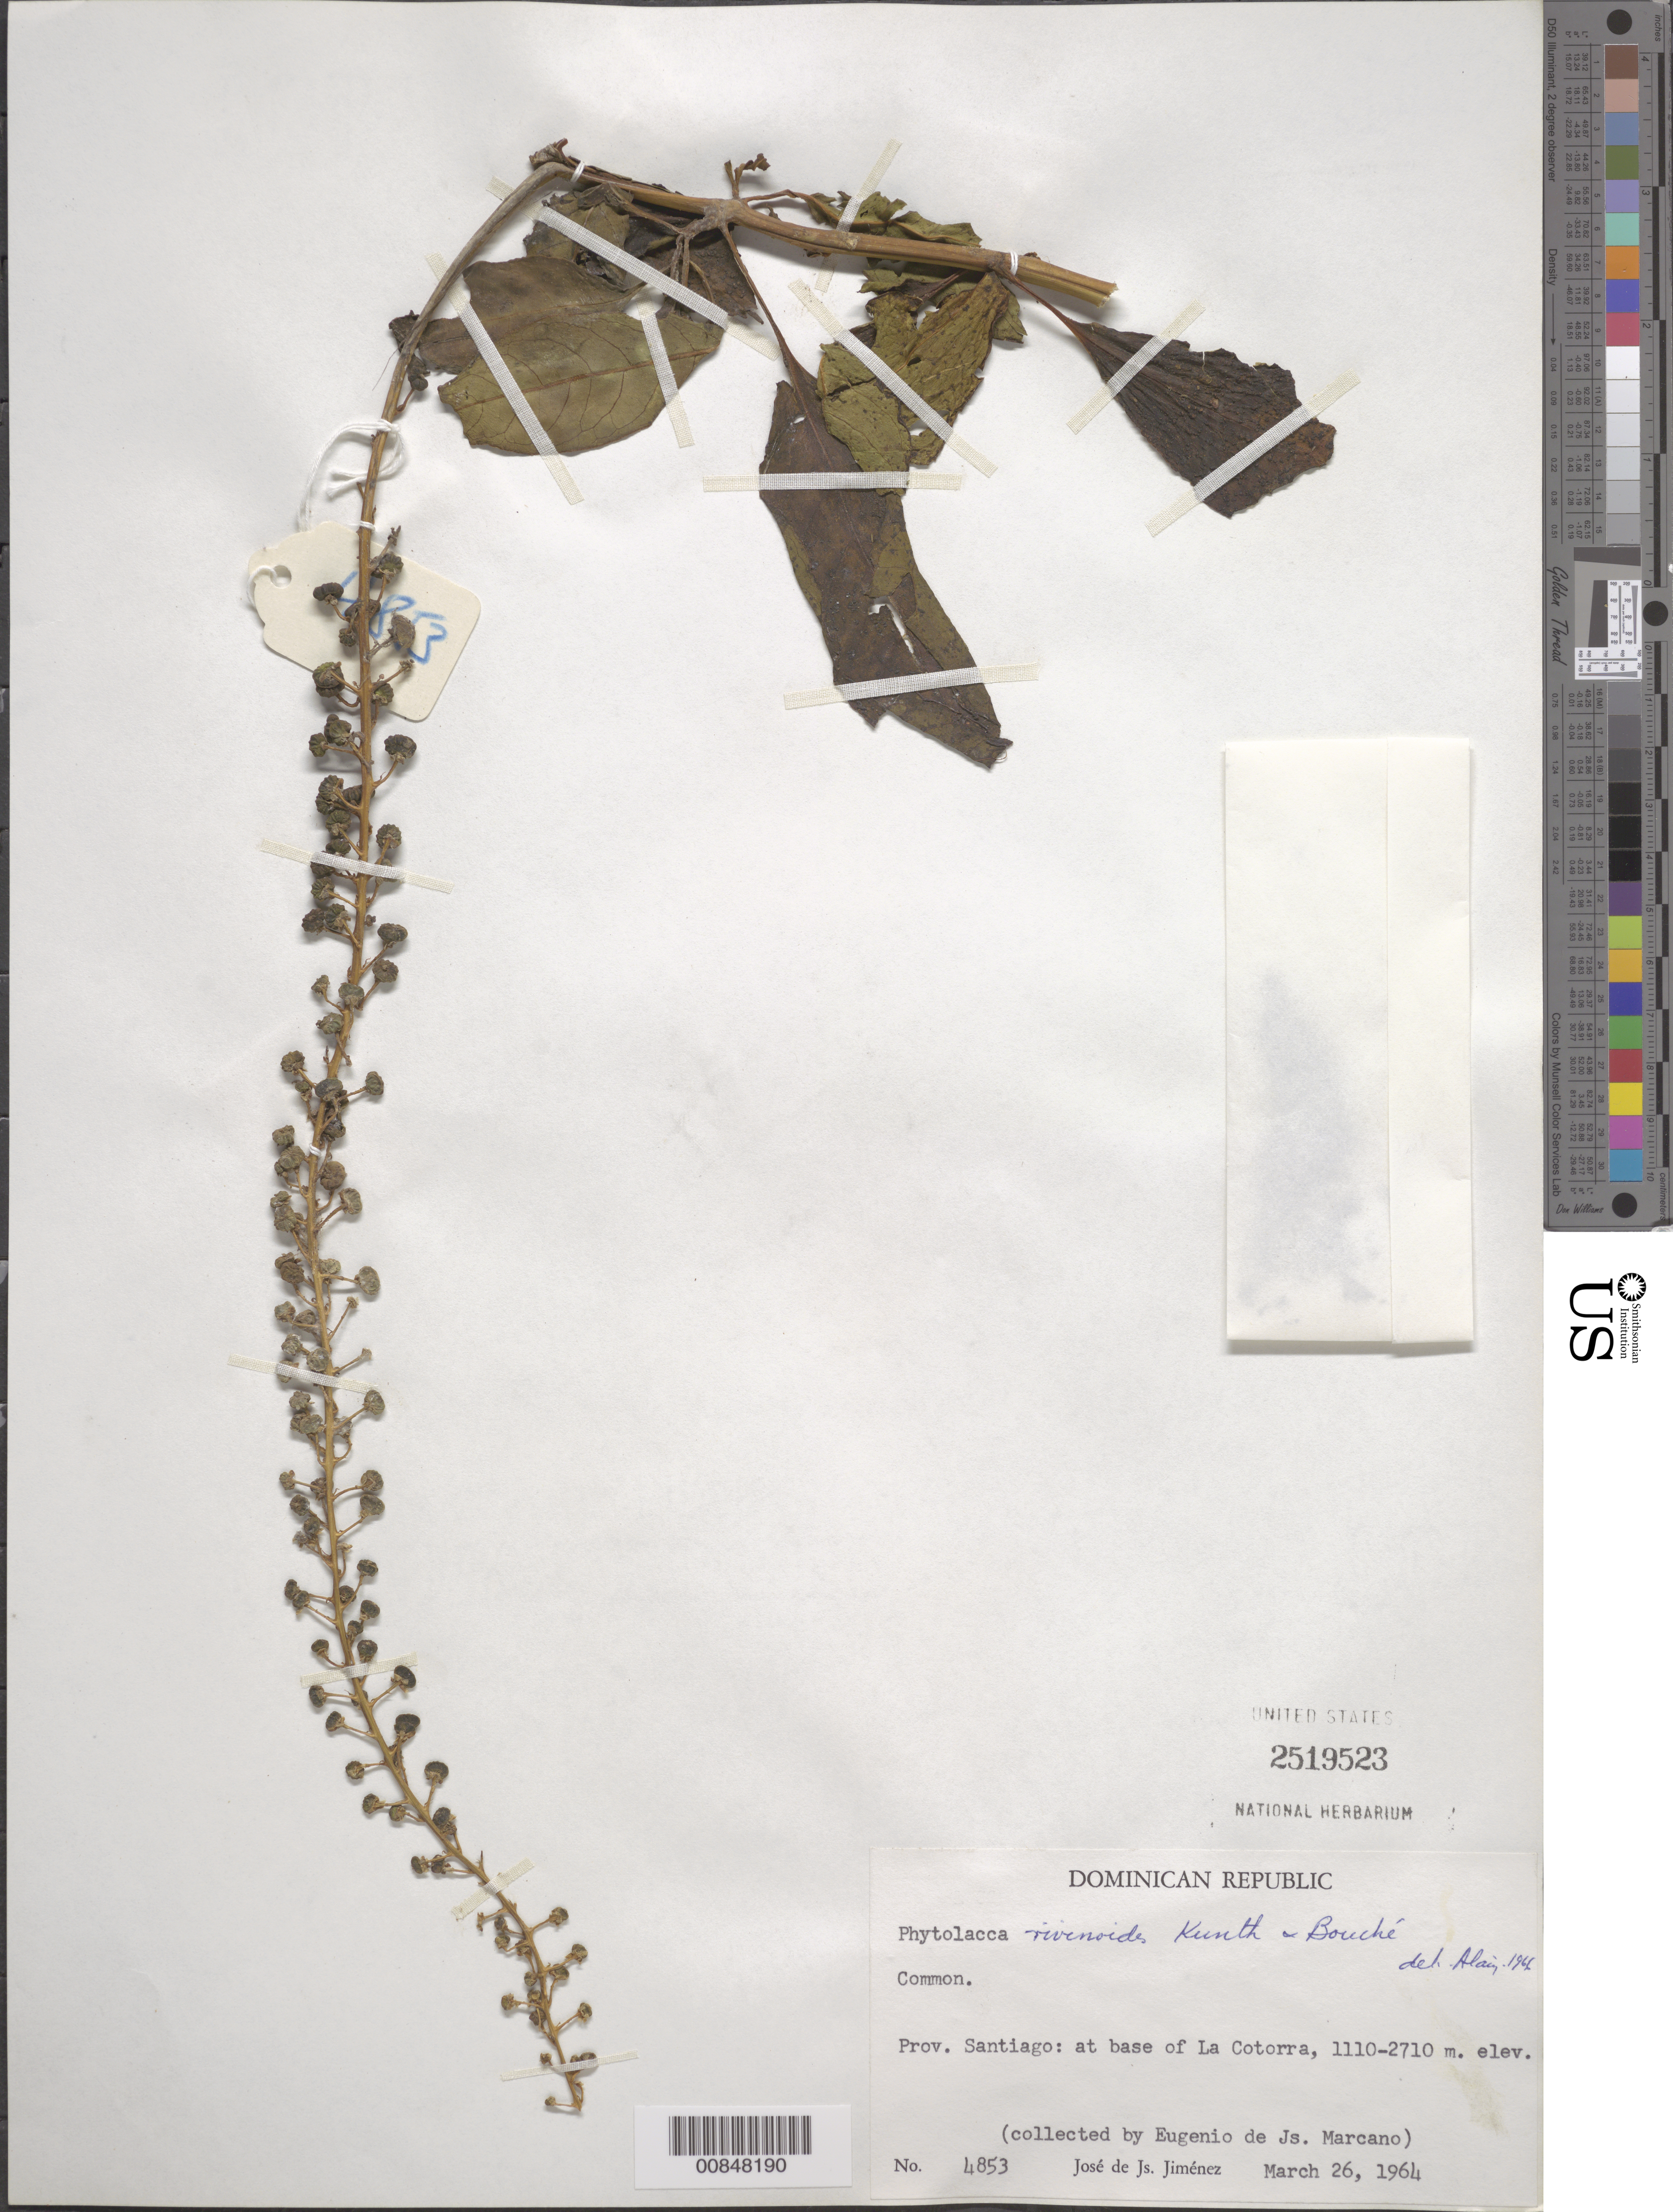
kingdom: Plantae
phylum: Tracheophyta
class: Magnoliopsida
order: Caryophyllales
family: Phytolaccaceae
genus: Phytolacca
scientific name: Phytolacca rivinoides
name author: Kunth & C.D. Bouché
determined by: Liogier, Alain H.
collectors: J. J. Jiménez Almonte & E. J. Marcano F.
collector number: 4853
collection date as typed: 26 Mar 1964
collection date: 1964-03-26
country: Dominican Republic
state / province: Santiago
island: Hispaniola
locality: Base of La Cotorra.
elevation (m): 1110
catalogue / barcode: US 2519523